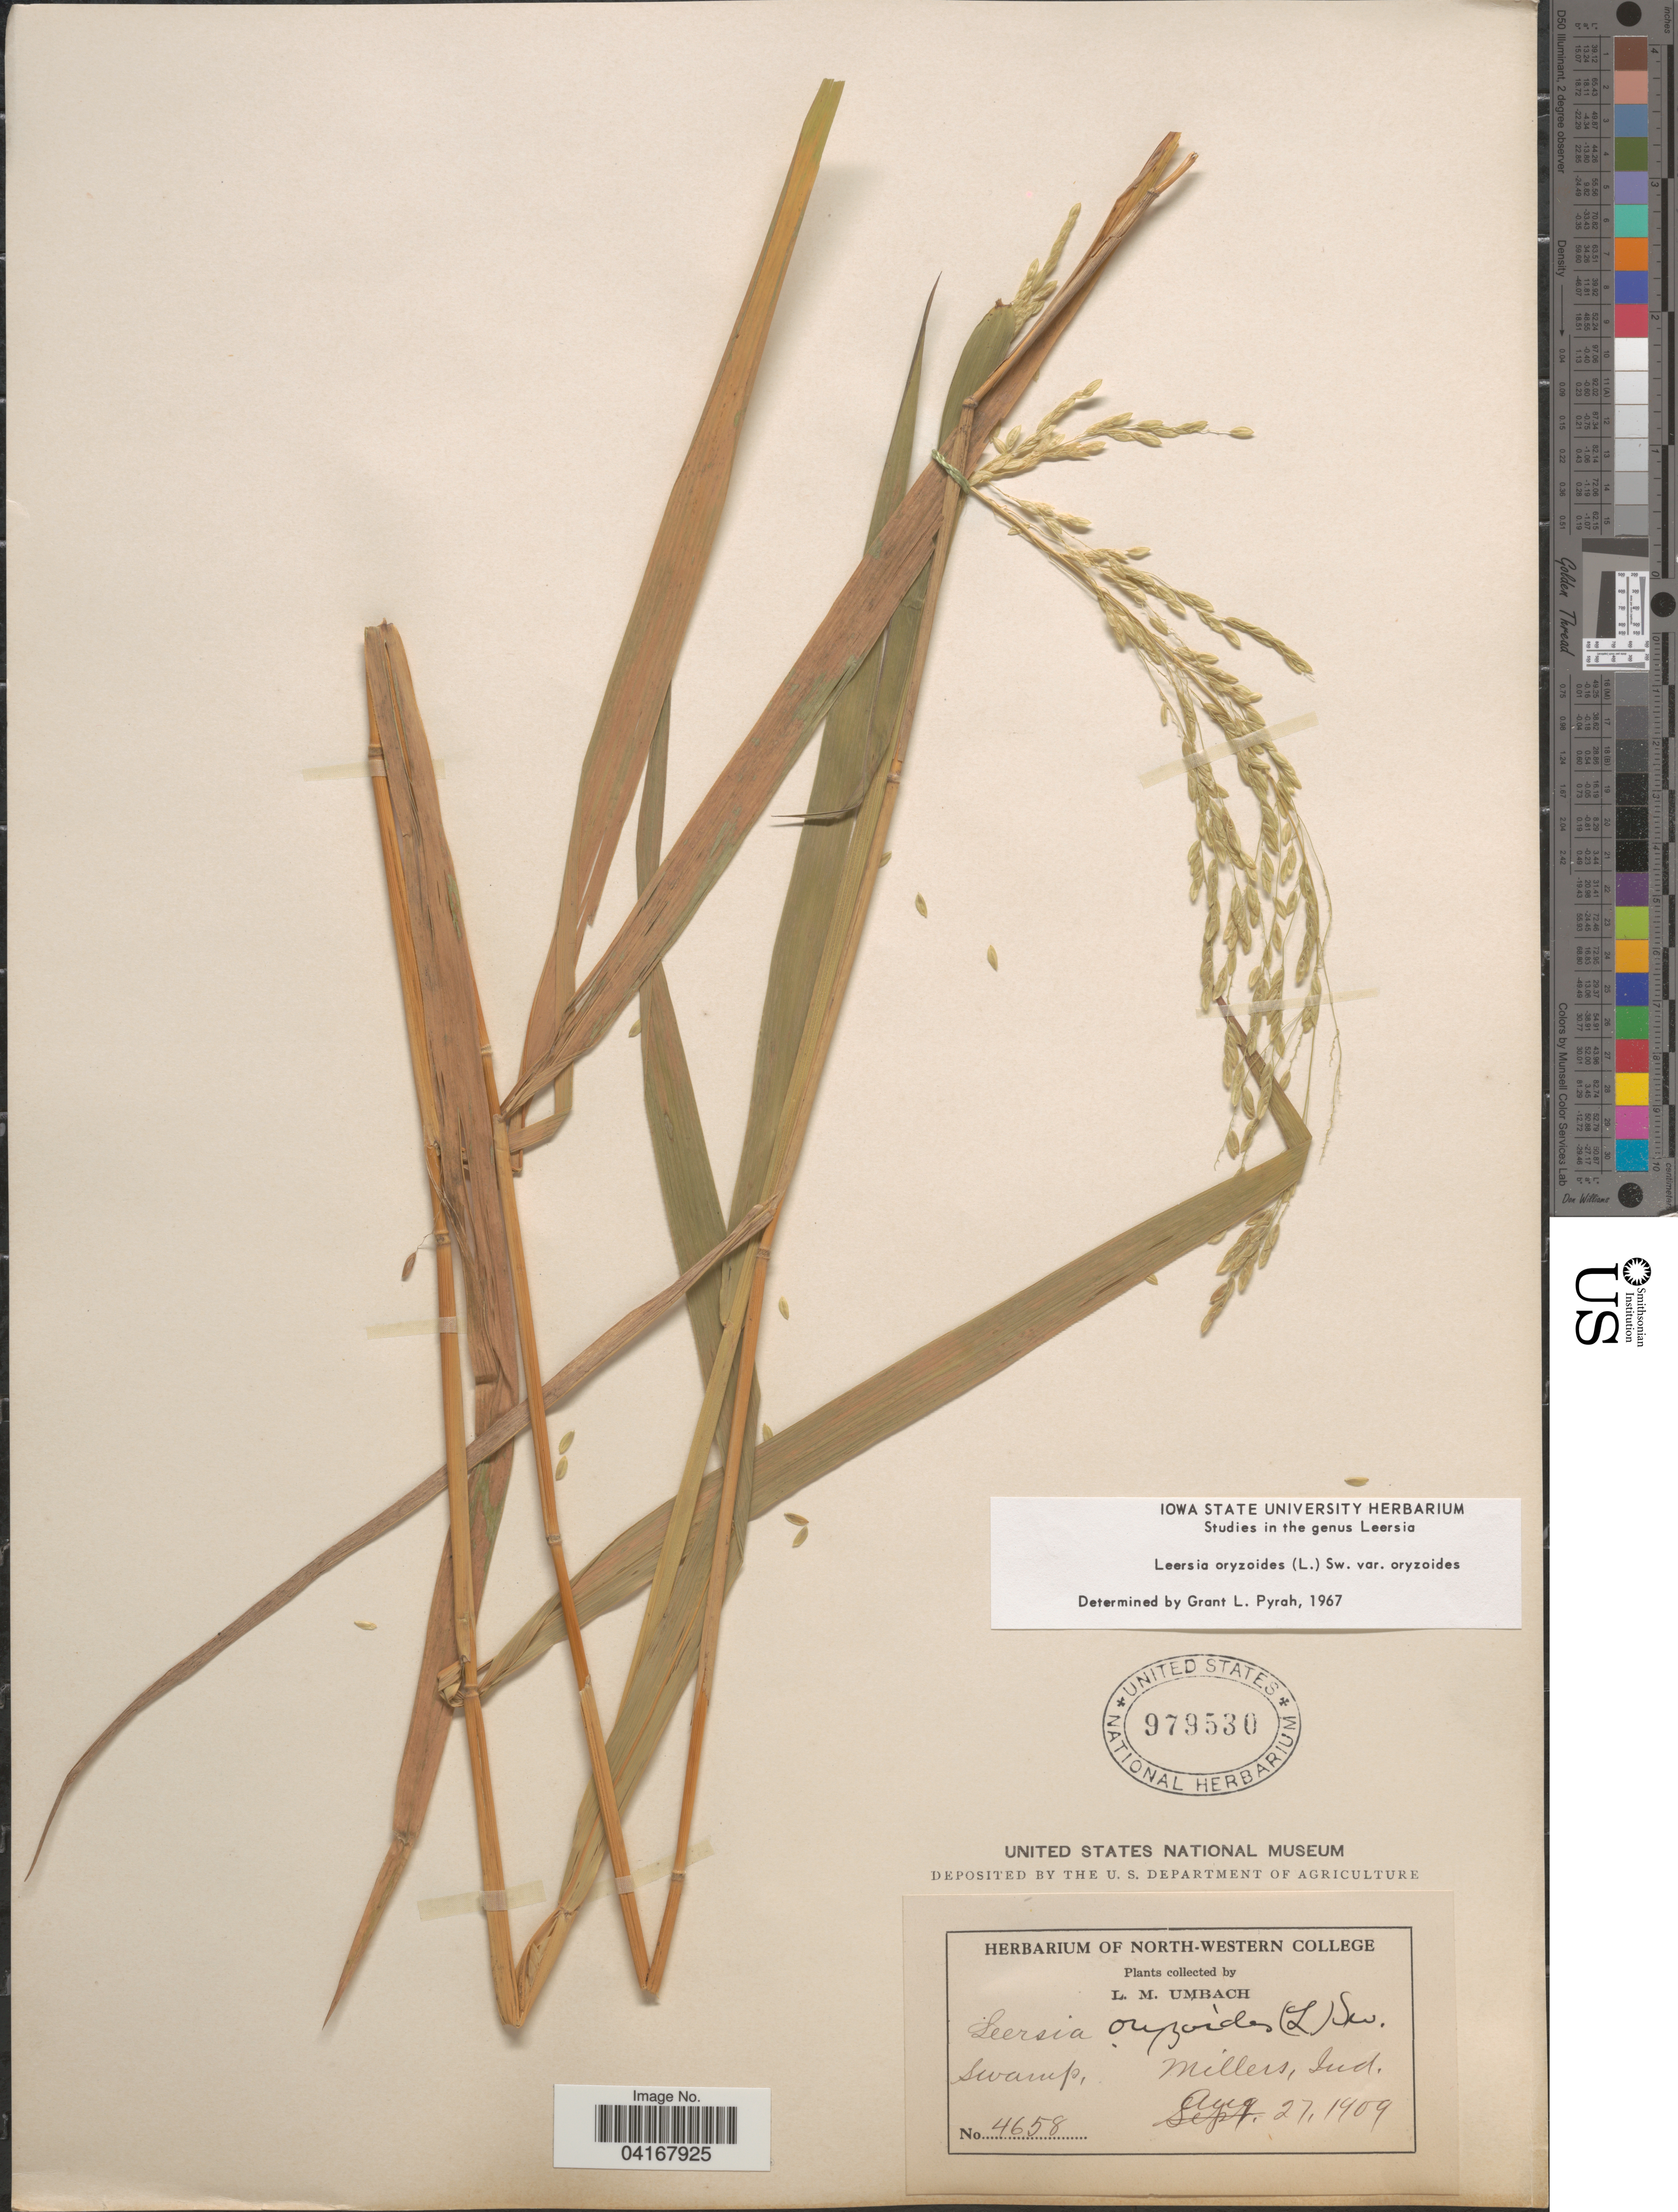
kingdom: Plantae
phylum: Tracheophyta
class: Liliopsida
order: Poales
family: Poaceae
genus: Leersia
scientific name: Leersia oryzoides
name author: (L.) Sw.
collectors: L. M. Umbach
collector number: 4658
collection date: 1909-08-27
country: United States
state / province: Indiana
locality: Millers.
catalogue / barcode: US 979530